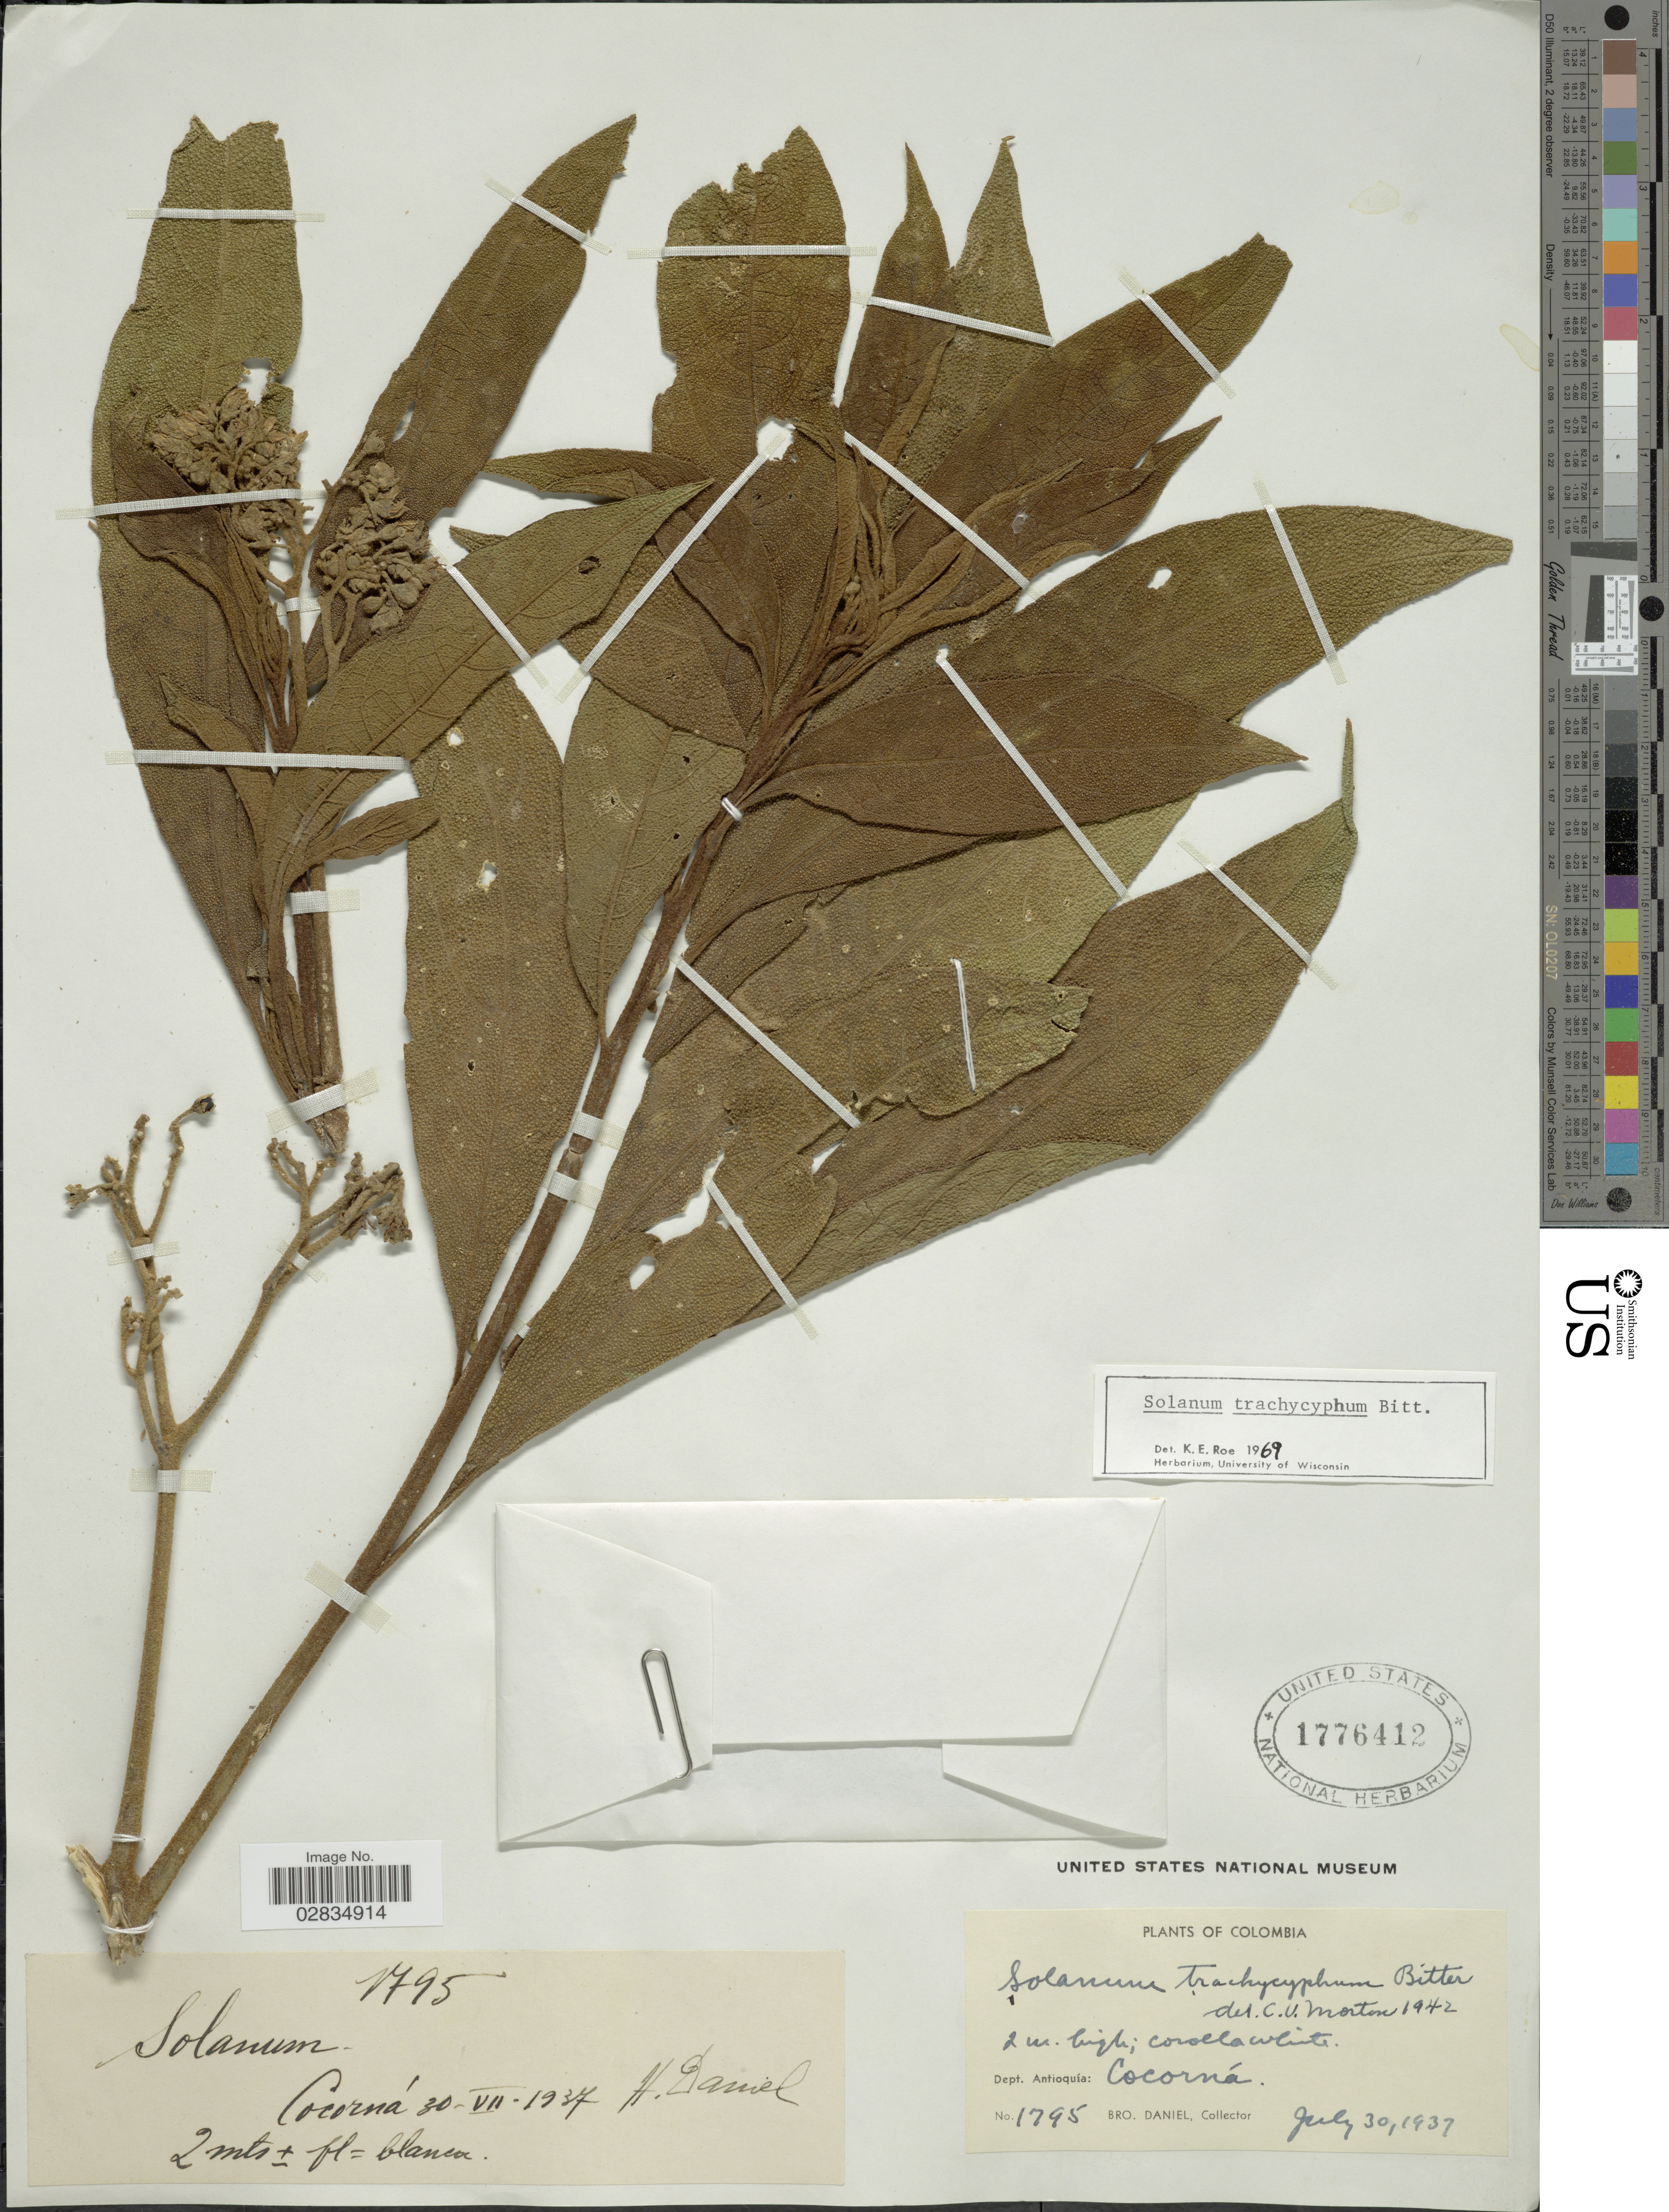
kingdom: Plantae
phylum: Tracheophyta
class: Magnoliopsida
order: Solanales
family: Solanaceae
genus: Solanum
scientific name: Solanum trachycyphum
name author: Bitter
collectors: Bro. Daniel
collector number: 1795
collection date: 1937-07-30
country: Colombia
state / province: Antioquia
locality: Dept. Antioquía: Cocorná.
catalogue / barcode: US 1776412